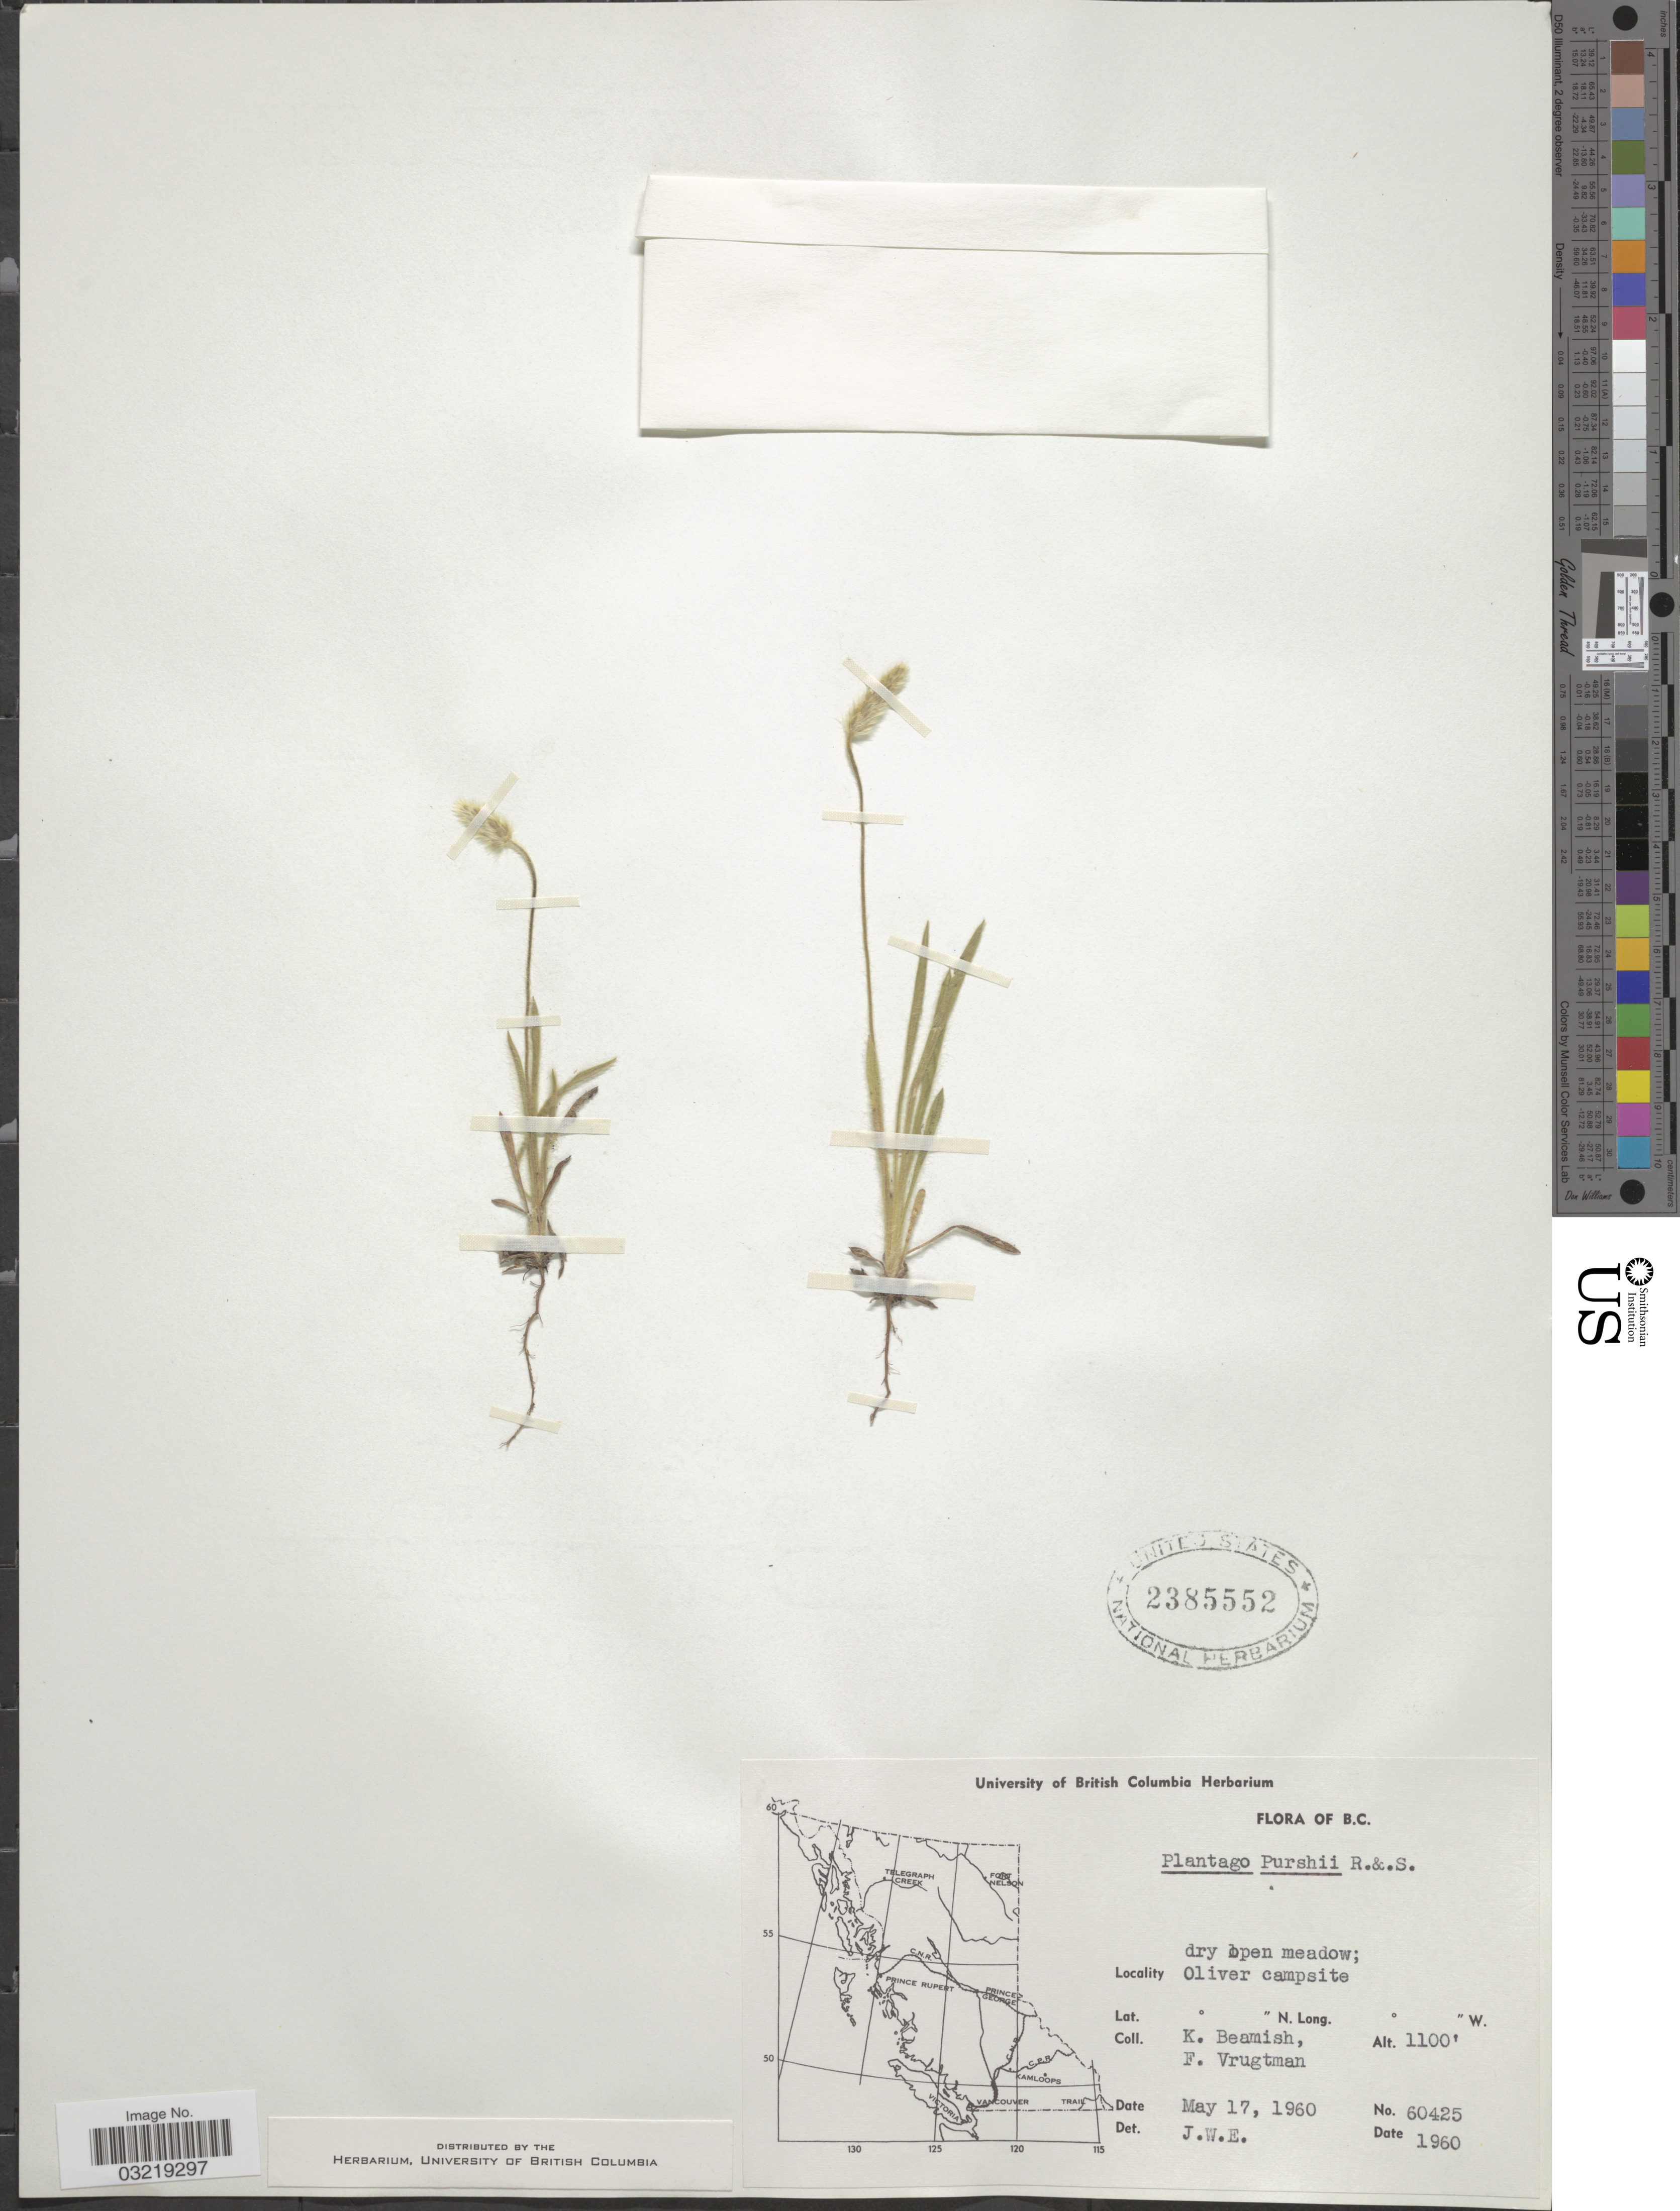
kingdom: Plantae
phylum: Tracheophyta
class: Magnoliopsida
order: Lamiales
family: Plantaginaceae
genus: Plantago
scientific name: Plantago patagonica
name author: Jacq.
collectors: K. Beamish & F. Vrugtman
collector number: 60425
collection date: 1960-05-17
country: Canada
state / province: British Columbia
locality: Oliver Campsite.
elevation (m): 335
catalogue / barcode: US 2385552